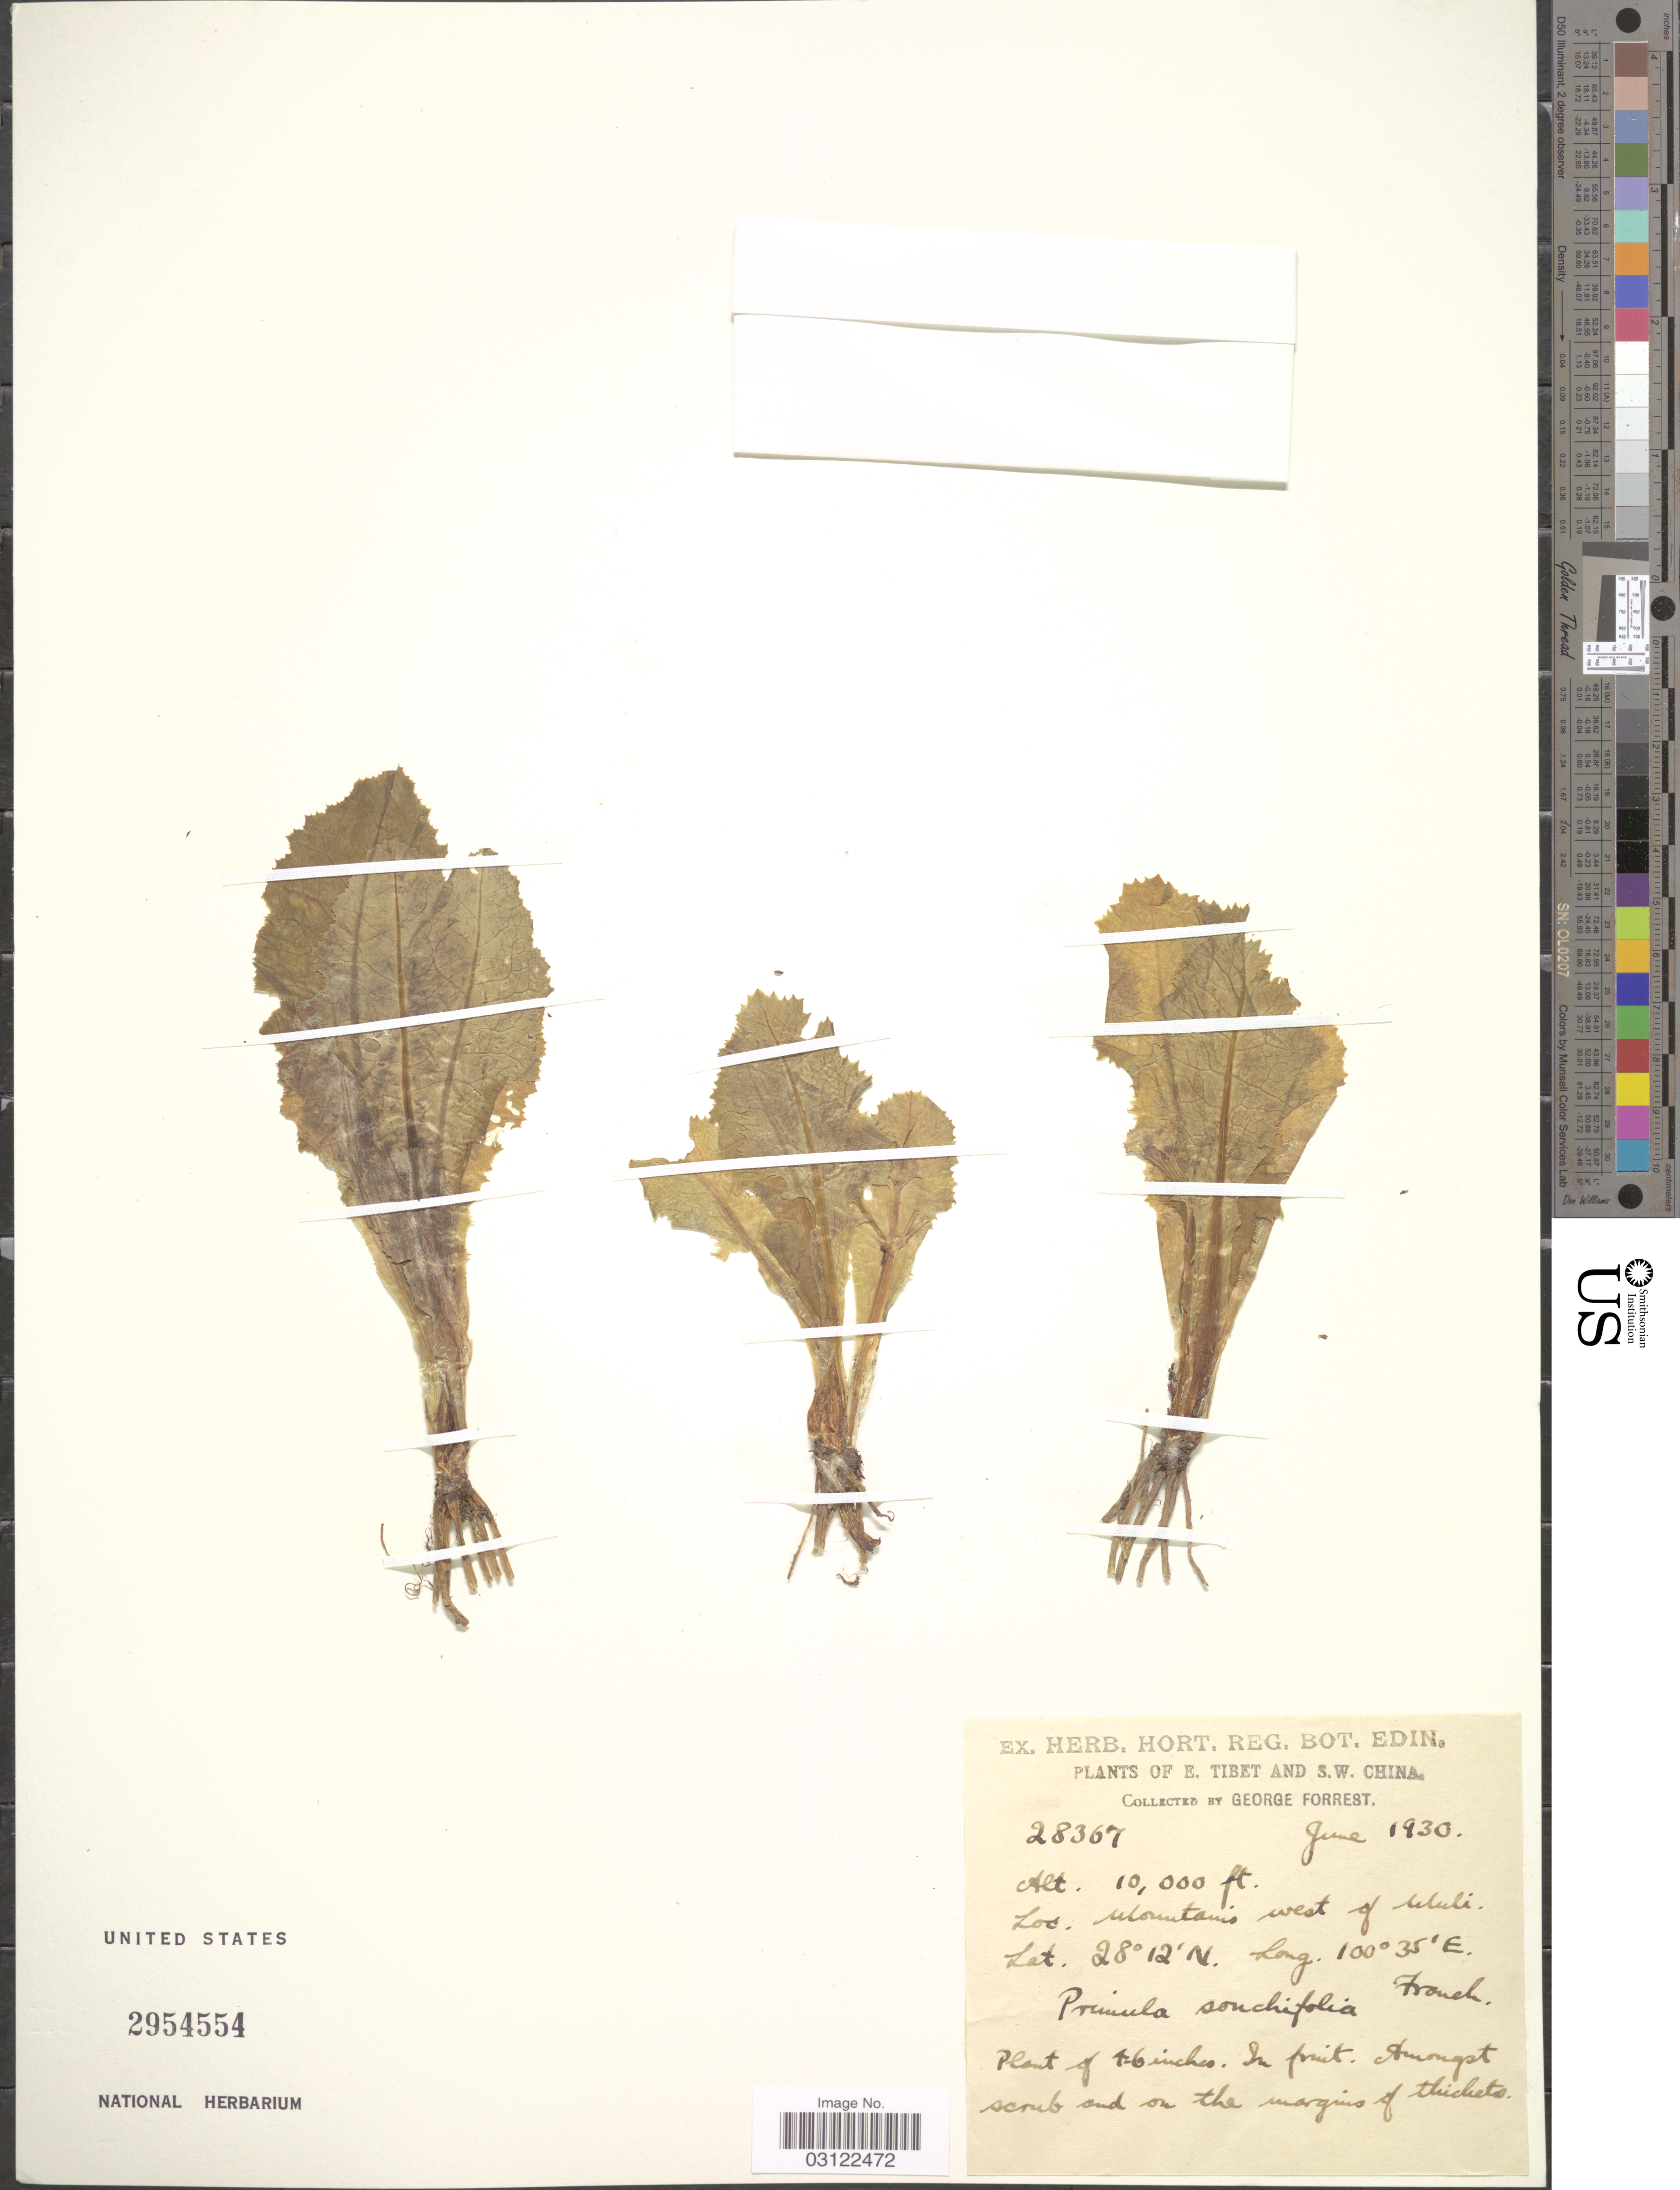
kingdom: Plantae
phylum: Tracheophyta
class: Magnoliopsida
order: Ericales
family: Primulaceae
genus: Primula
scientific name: Primula sonchifolia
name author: Franch.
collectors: G. Forrest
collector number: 28367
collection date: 1930-06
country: China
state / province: Xizang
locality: E. Tibet and S.W. China. Mountains west of Muli.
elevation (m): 3048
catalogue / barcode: US 2954554